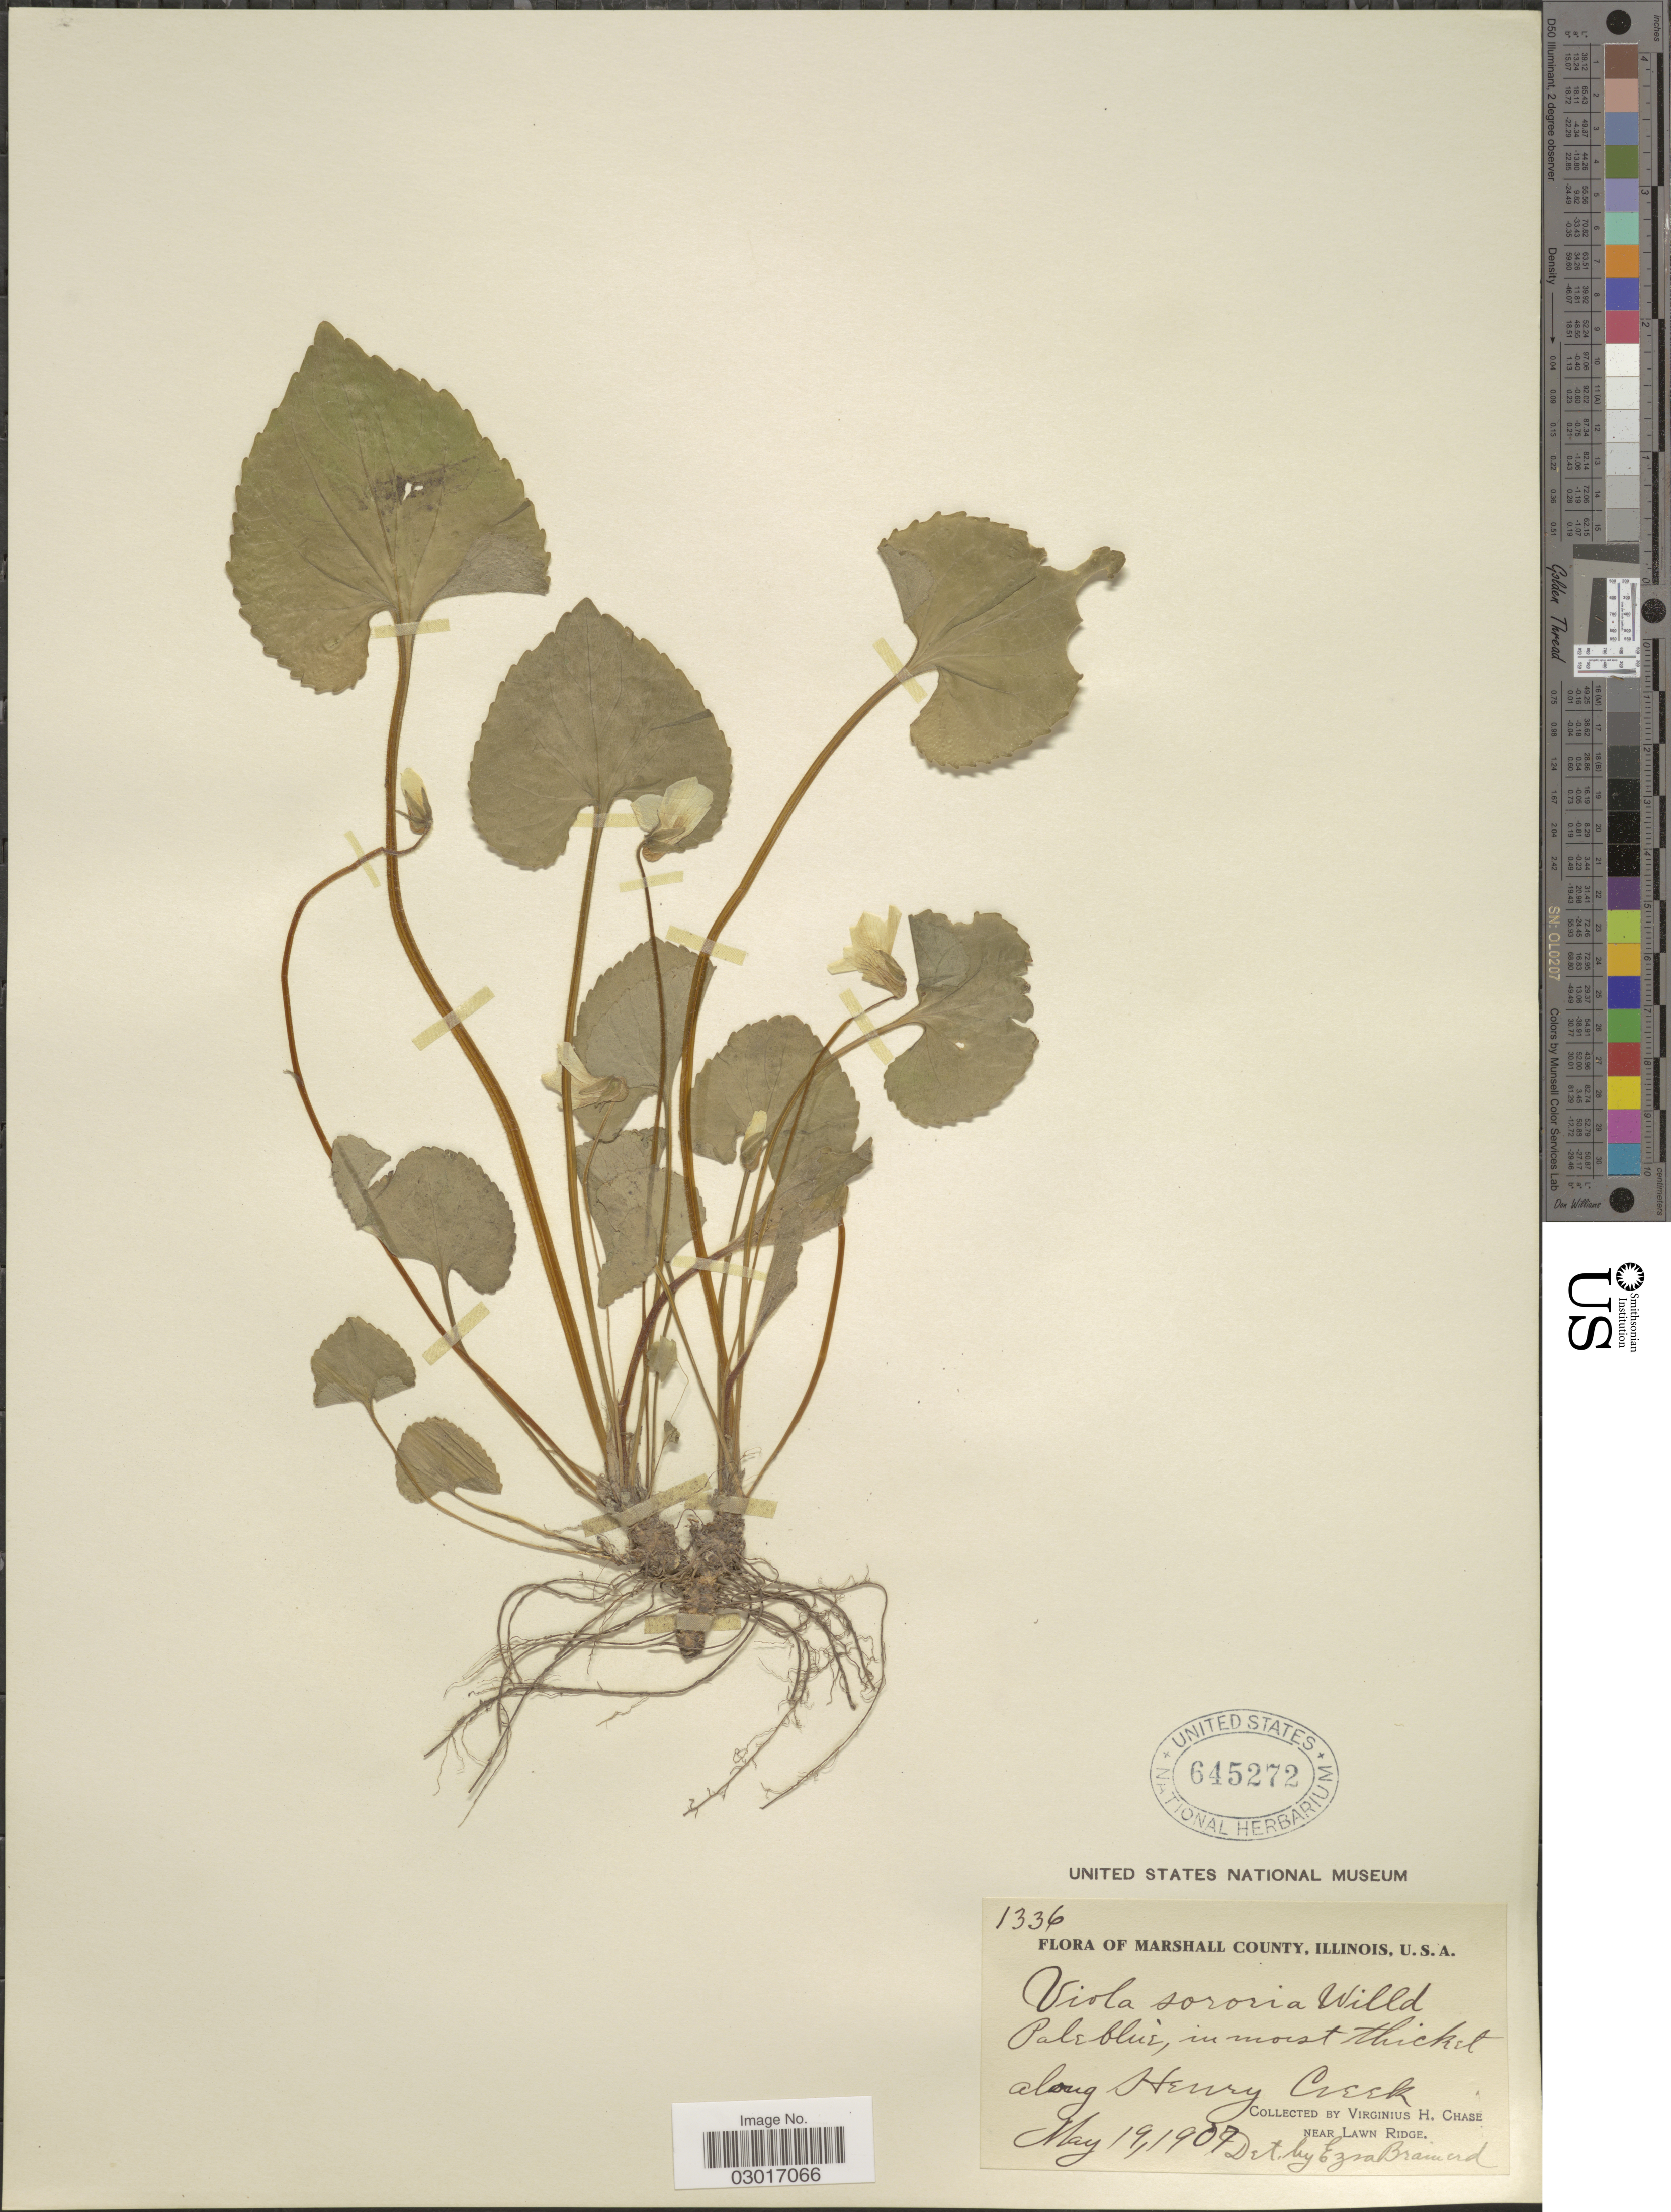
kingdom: Plantae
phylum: Tracheophyta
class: Magnoliopsida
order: Malpighiales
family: Violaceae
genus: Viola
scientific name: Viola sororia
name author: Willd.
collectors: V. H. Chase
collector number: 1336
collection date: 1907-05-19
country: United States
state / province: Illinois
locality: Marshall County, Paleblue, in moist thicket along Henry Creek.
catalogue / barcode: US 645272